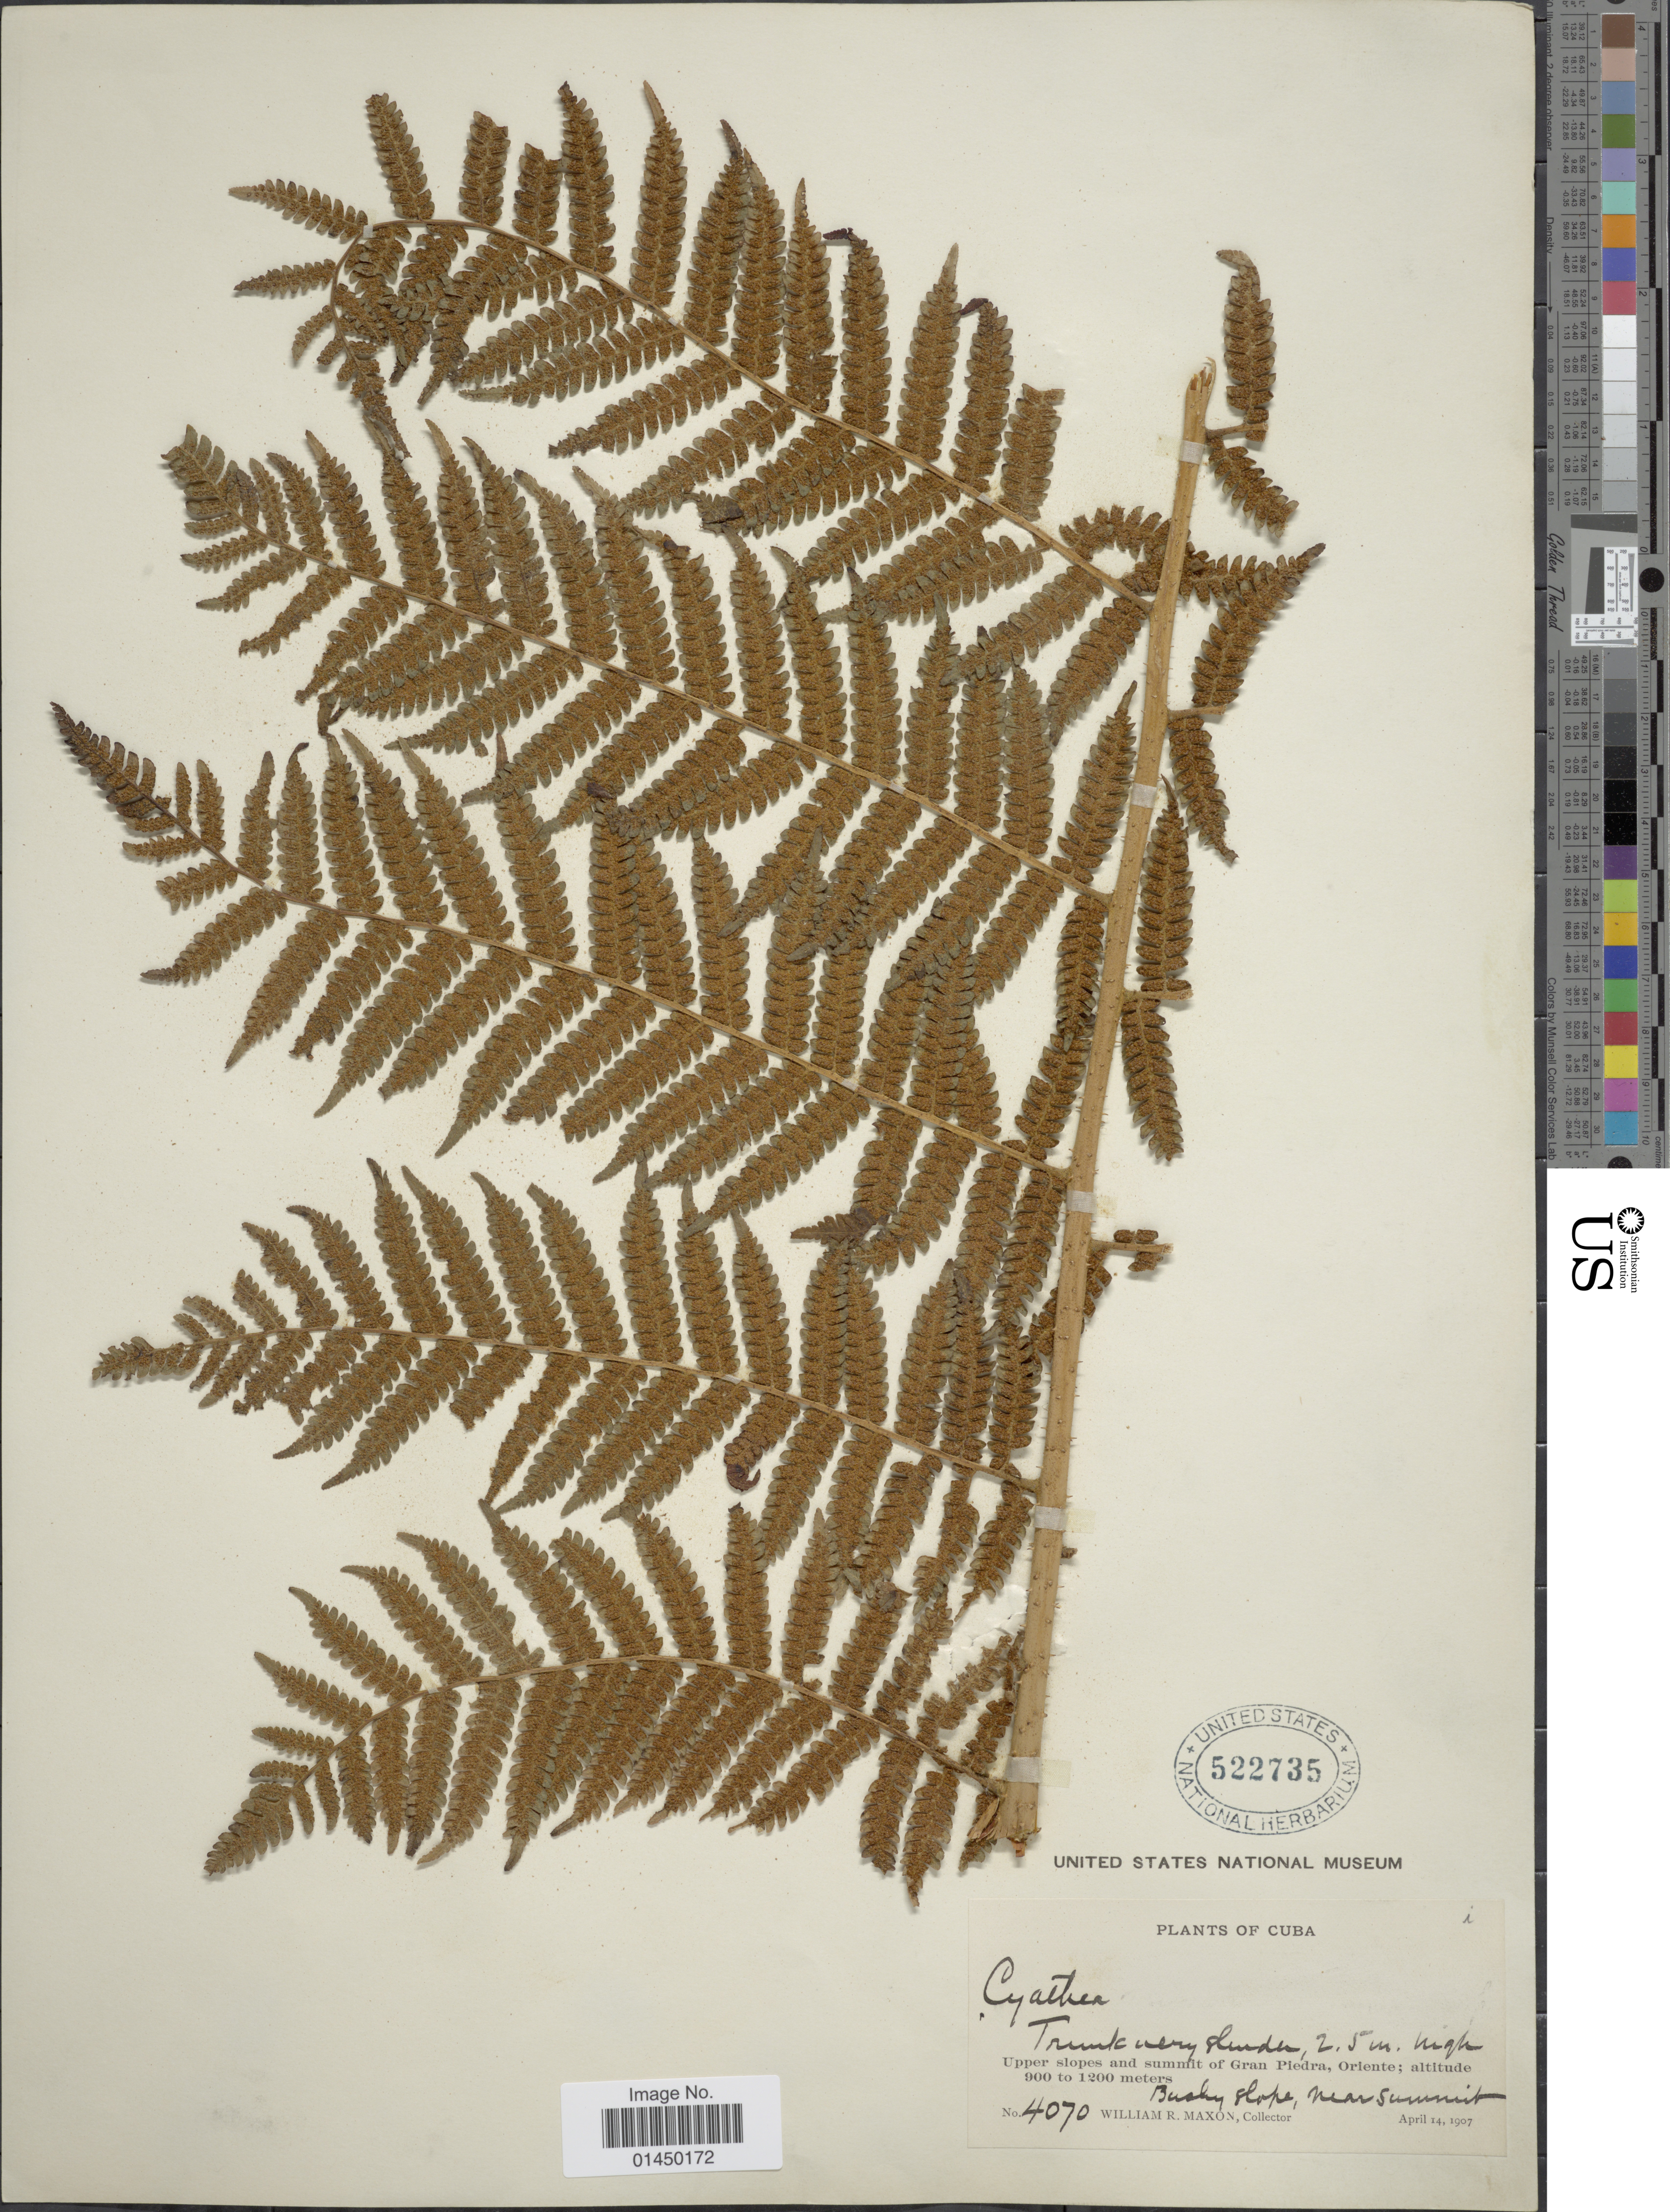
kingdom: Plantae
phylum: Tracheophyta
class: Polypodiopsida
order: Cyatheales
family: Cyatheaceae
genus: Cyathea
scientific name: Cyathea furfuracea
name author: Christ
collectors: W. R. Maxon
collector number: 4070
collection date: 1907-04-14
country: Cuba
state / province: Oriente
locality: Upper slopes and summit of Gran Piedra, Oriente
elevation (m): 900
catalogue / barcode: US 522735